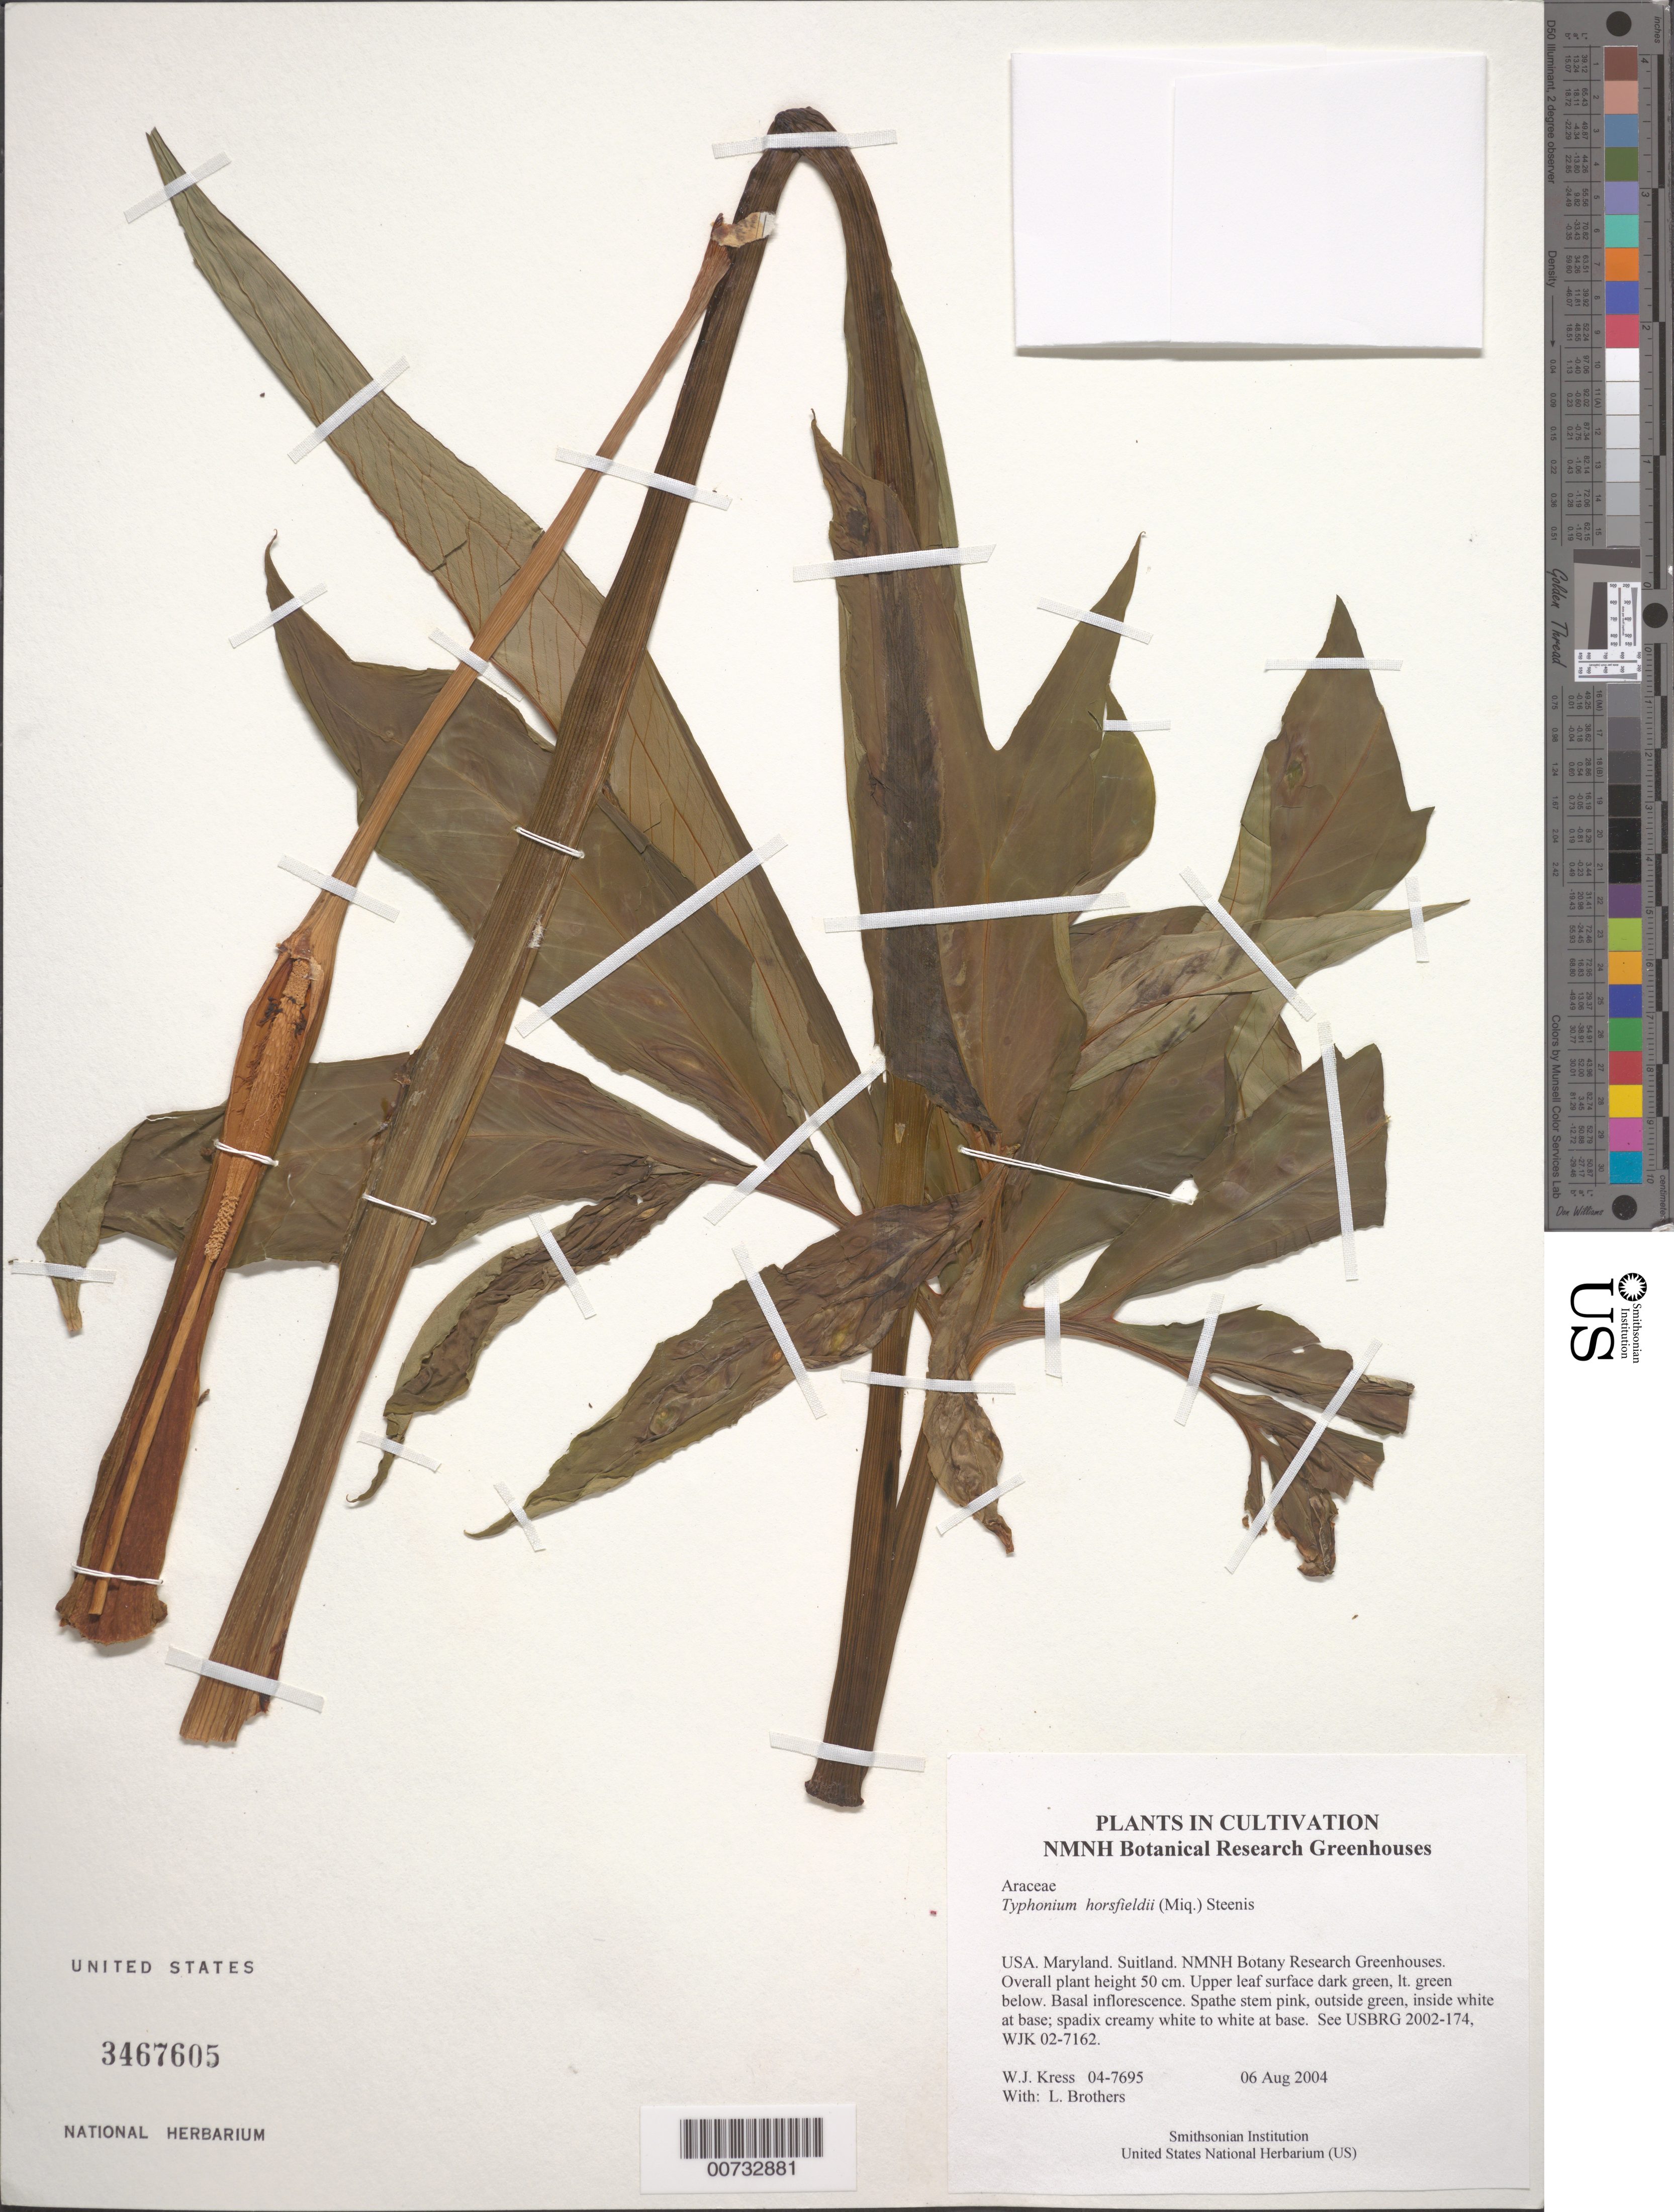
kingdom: Plantae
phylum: Tracheophyta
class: Liliopsida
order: Alismatales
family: Araceae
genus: Typhonium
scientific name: Typhonium horsfieldii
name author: (Miq.) Steenis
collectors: W. J. Kress & L. E. Brothers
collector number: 04-7695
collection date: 2004-08-06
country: United States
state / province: Maryland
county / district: Prince George's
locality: NMNH Botany Research Greenhouses. Suitland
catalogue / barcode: US 3467605